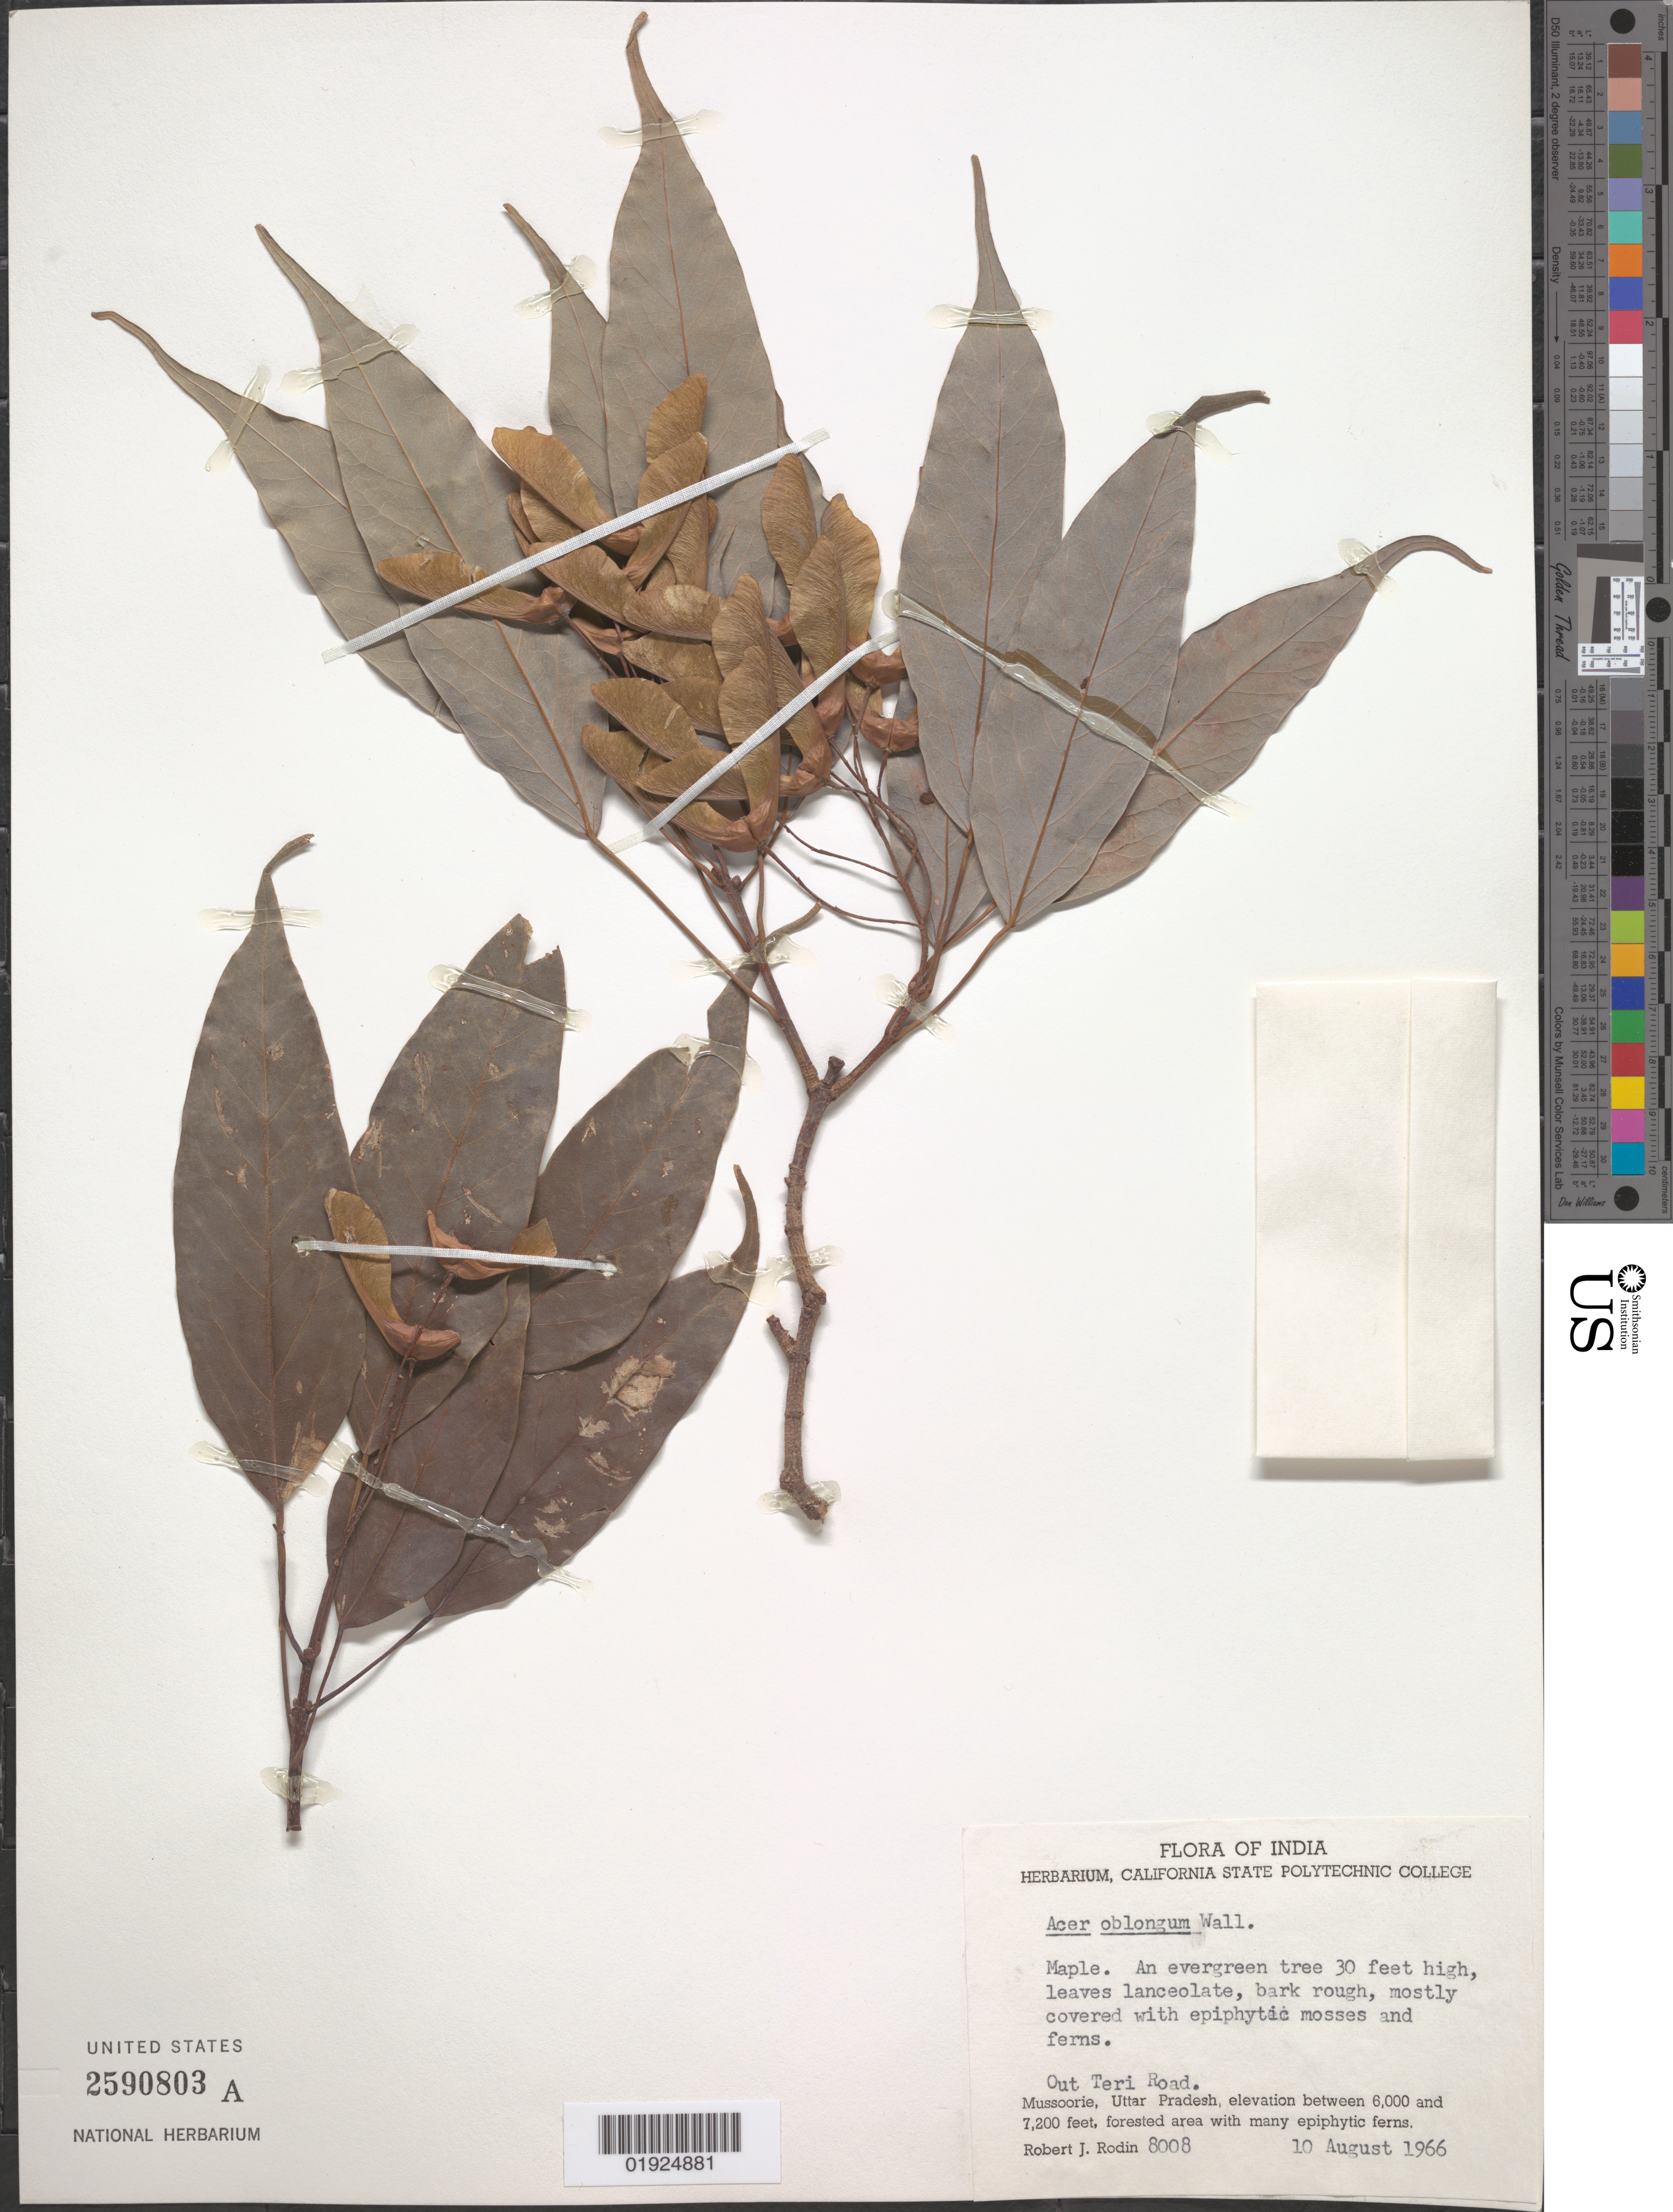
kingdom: Plantae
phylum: Tracheophyta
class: Magnoliopsida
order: Sapindales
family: Sapindaceae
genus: Acer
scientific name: Acer oblongum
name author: Wall. ex DC.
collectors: R. J. Rodin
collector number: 8008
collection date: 1966-08-10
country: India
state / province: Uttarakhand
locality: Mussoorie, Uttar Pradesh [Uttarakhand]. Out Teri Road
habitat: Forested area with many epiphytic ferns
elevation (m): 1829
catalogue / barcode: US 2590803A